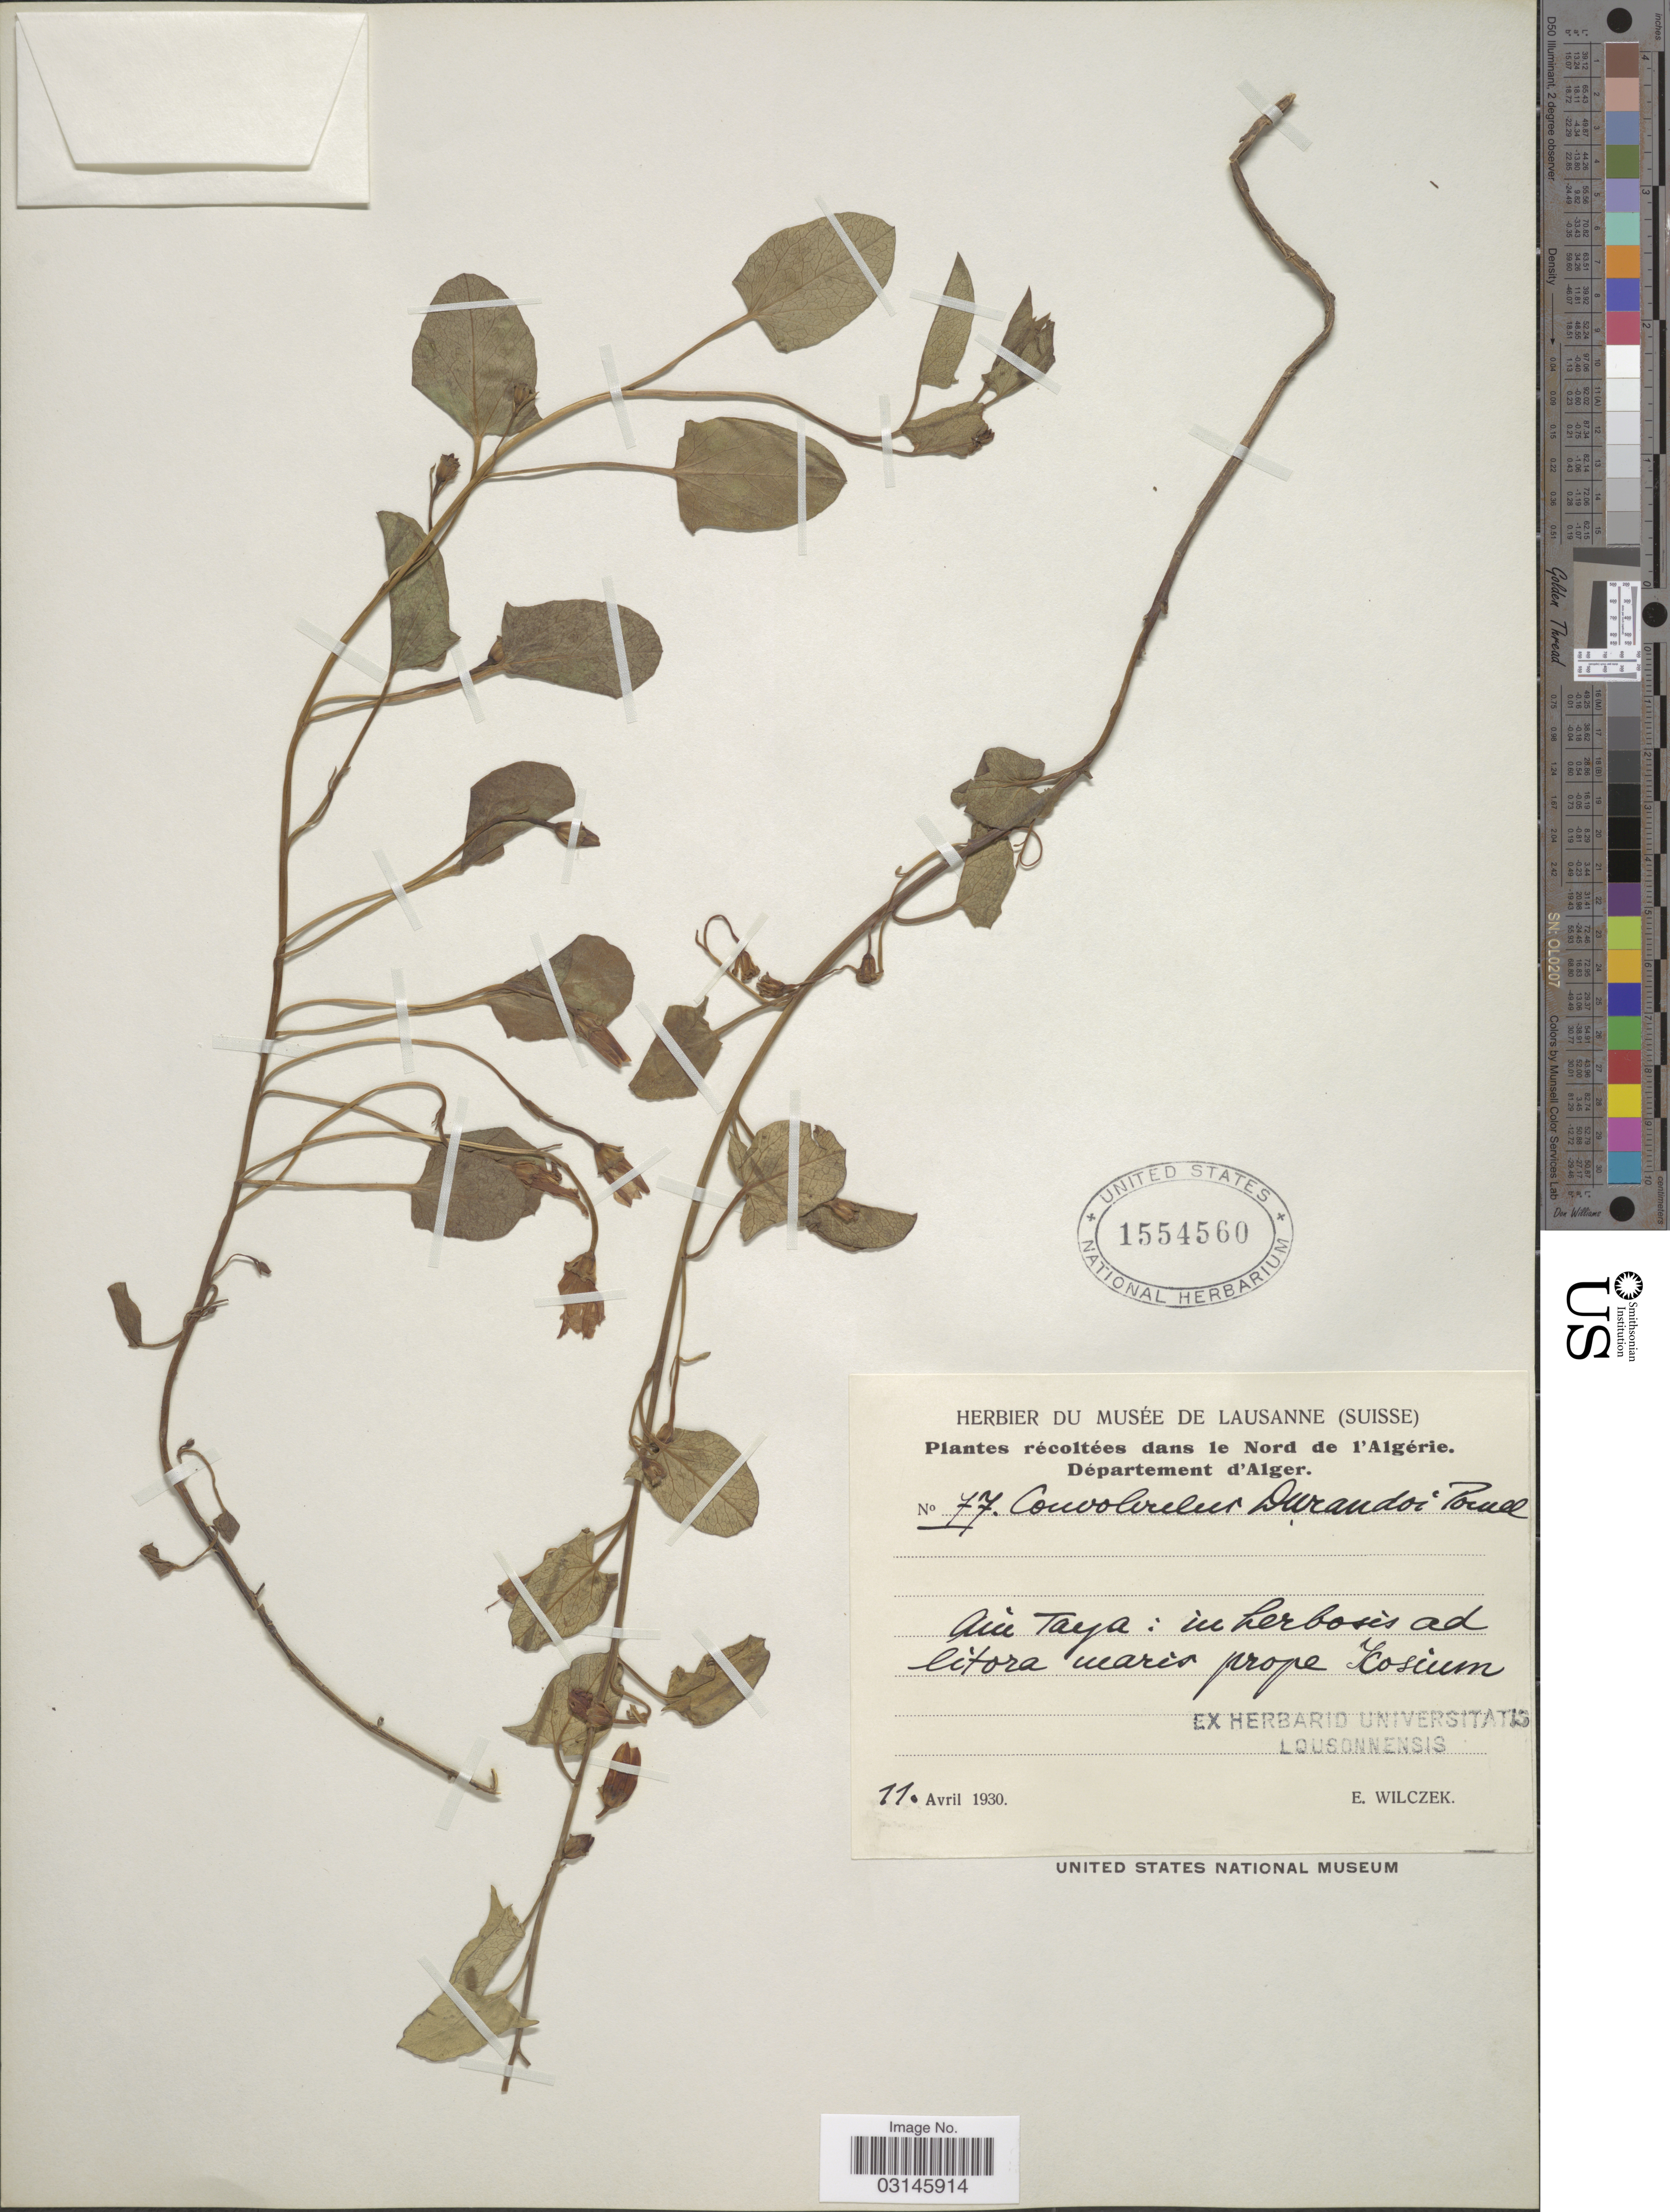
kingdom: Plantae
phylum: Tracheophyta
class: Magnoliopsida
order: Solanales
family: Convolvulaceae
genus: Convolvulus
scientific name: Convolvulus durandoi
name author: Pomel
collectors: E. Wilczek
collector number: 77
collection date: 1930-04-11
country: Algeria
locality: Dans le Nord de l'Algérie. Départment d'Alger. Aïn Taya: in herbosis ad litora maris prope Cosium.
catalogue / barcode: US 1554560